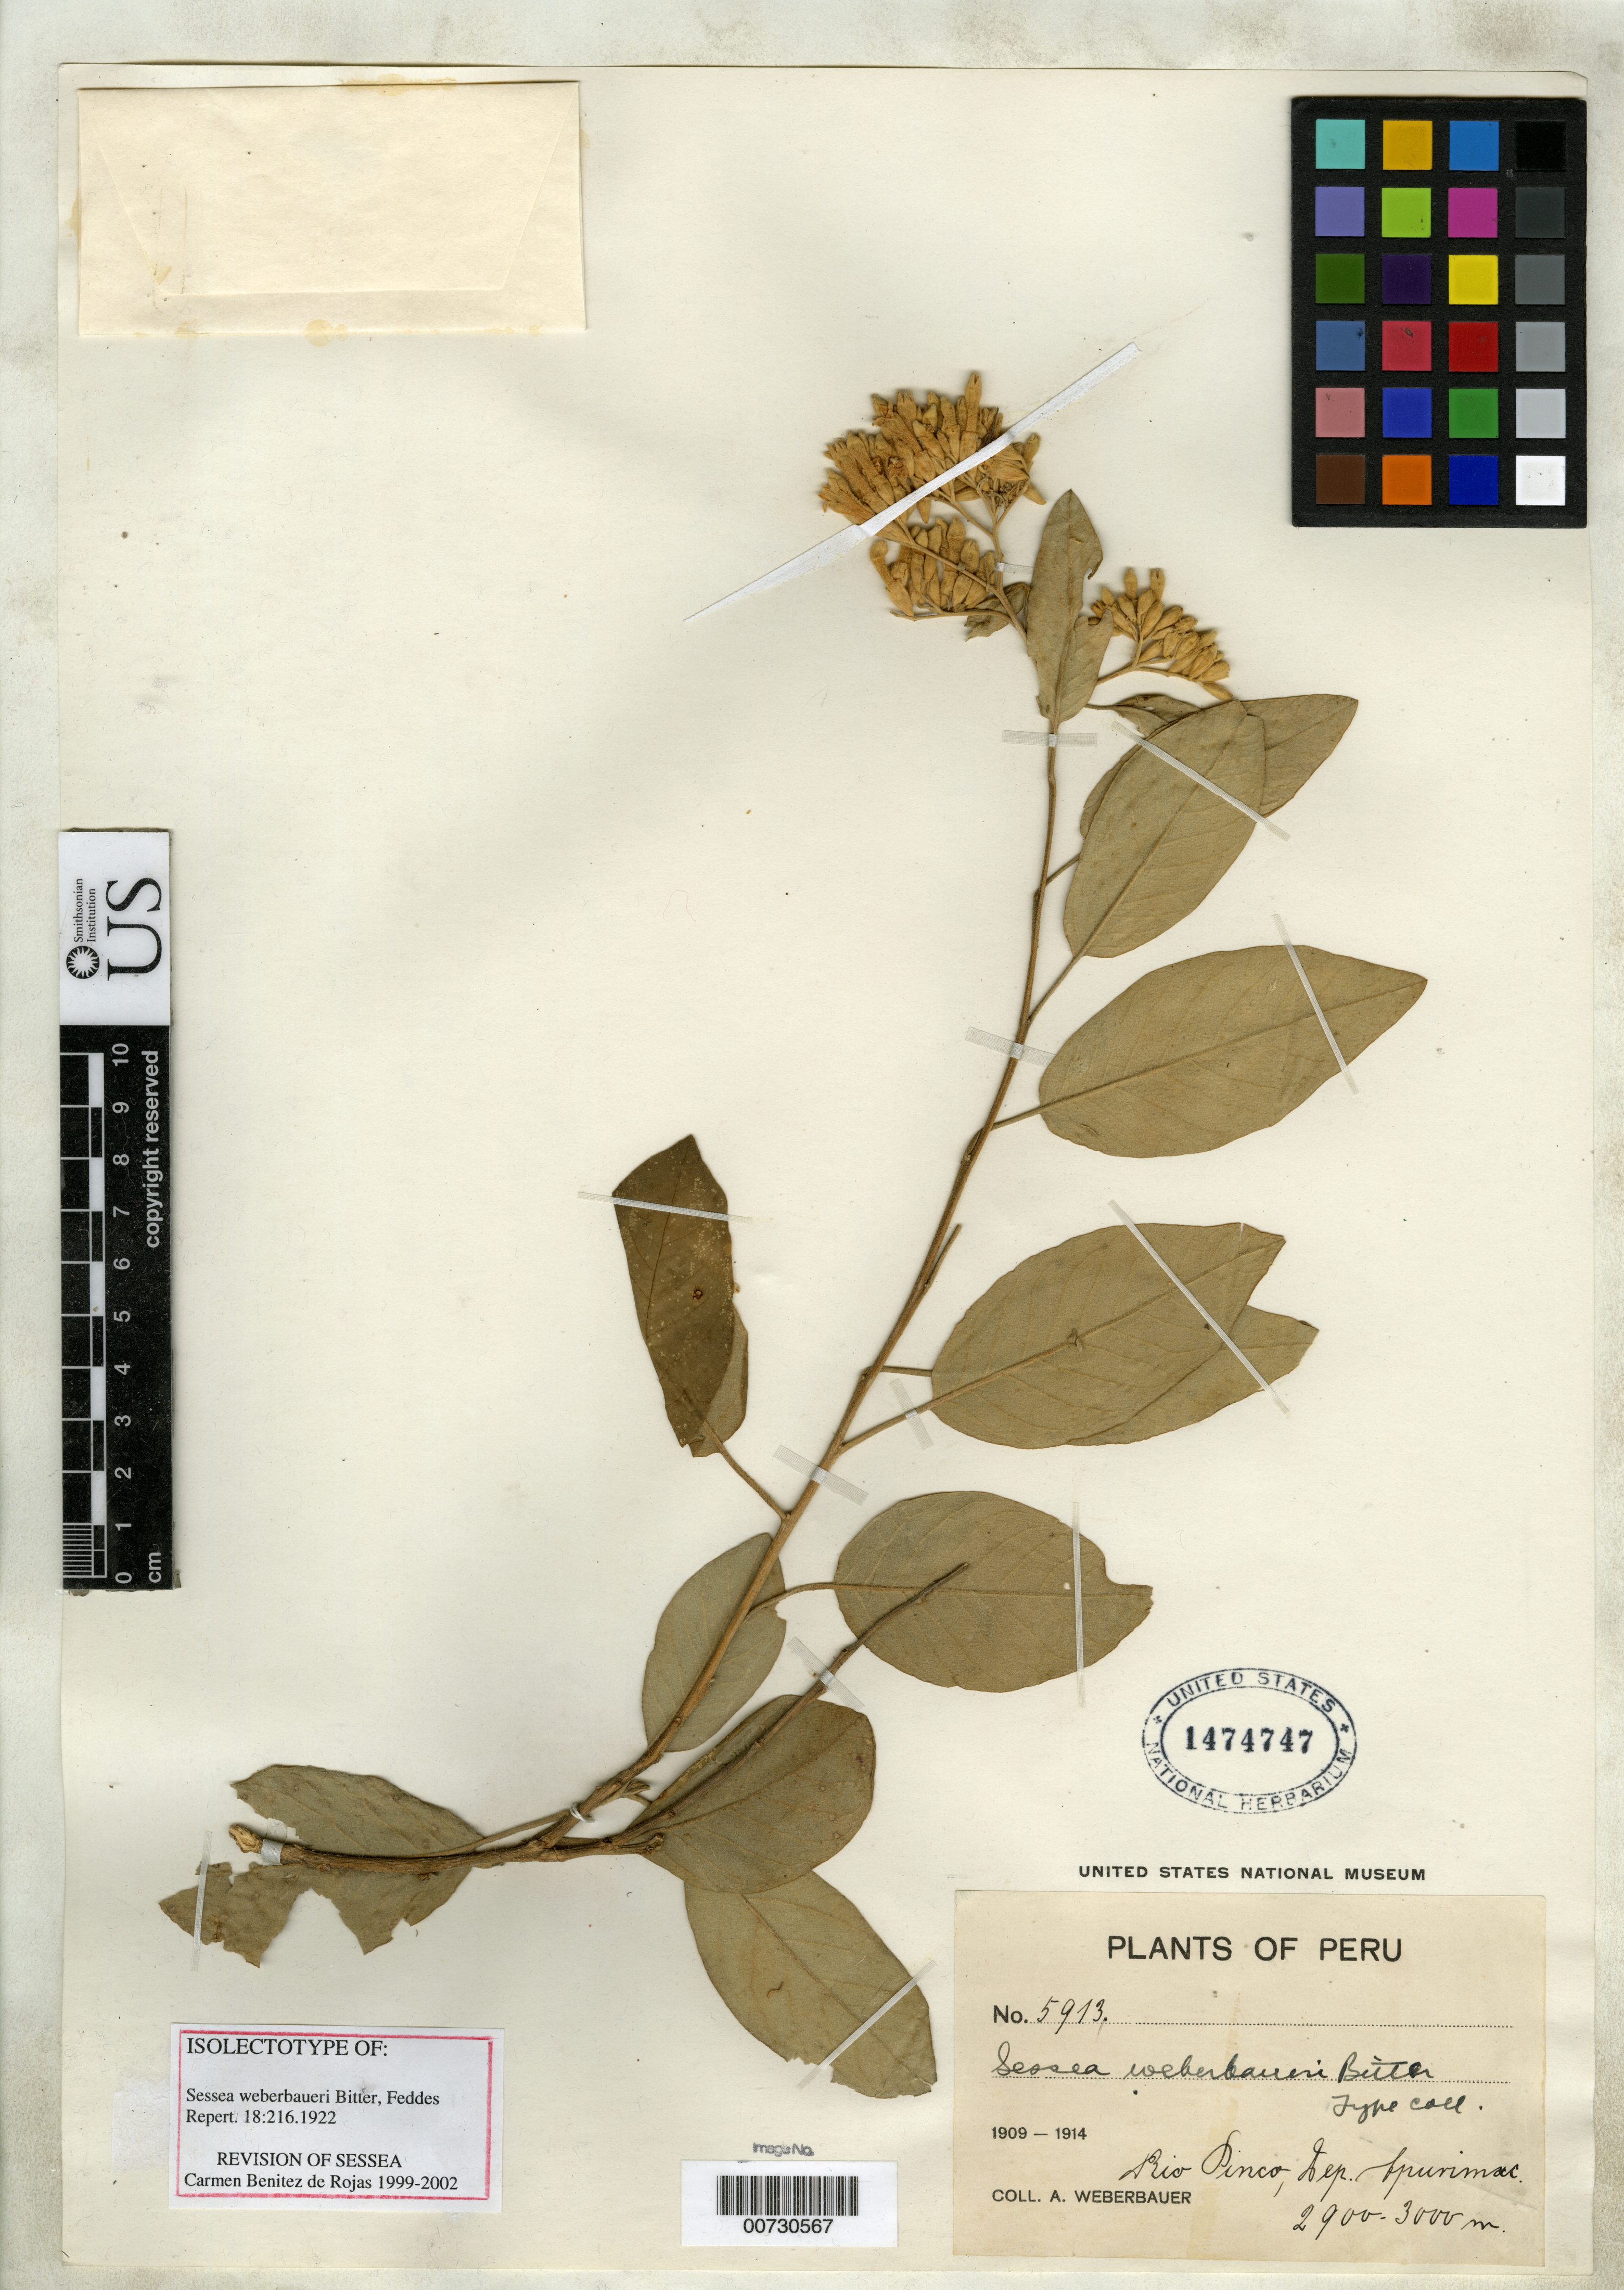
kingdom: Plantae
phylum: Tracheophyta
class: Magnoliopsida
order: Solanales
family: Solanaceae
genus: Sessea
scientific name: Sessea weberbaueri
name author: Bitter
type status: Isotype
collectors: A. Weberbauer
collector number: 5913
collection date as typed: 23 Jun 1911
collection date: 1911-06-23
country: Peru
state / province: Apurímac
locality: Andahuaylas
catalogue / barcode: US 1474747